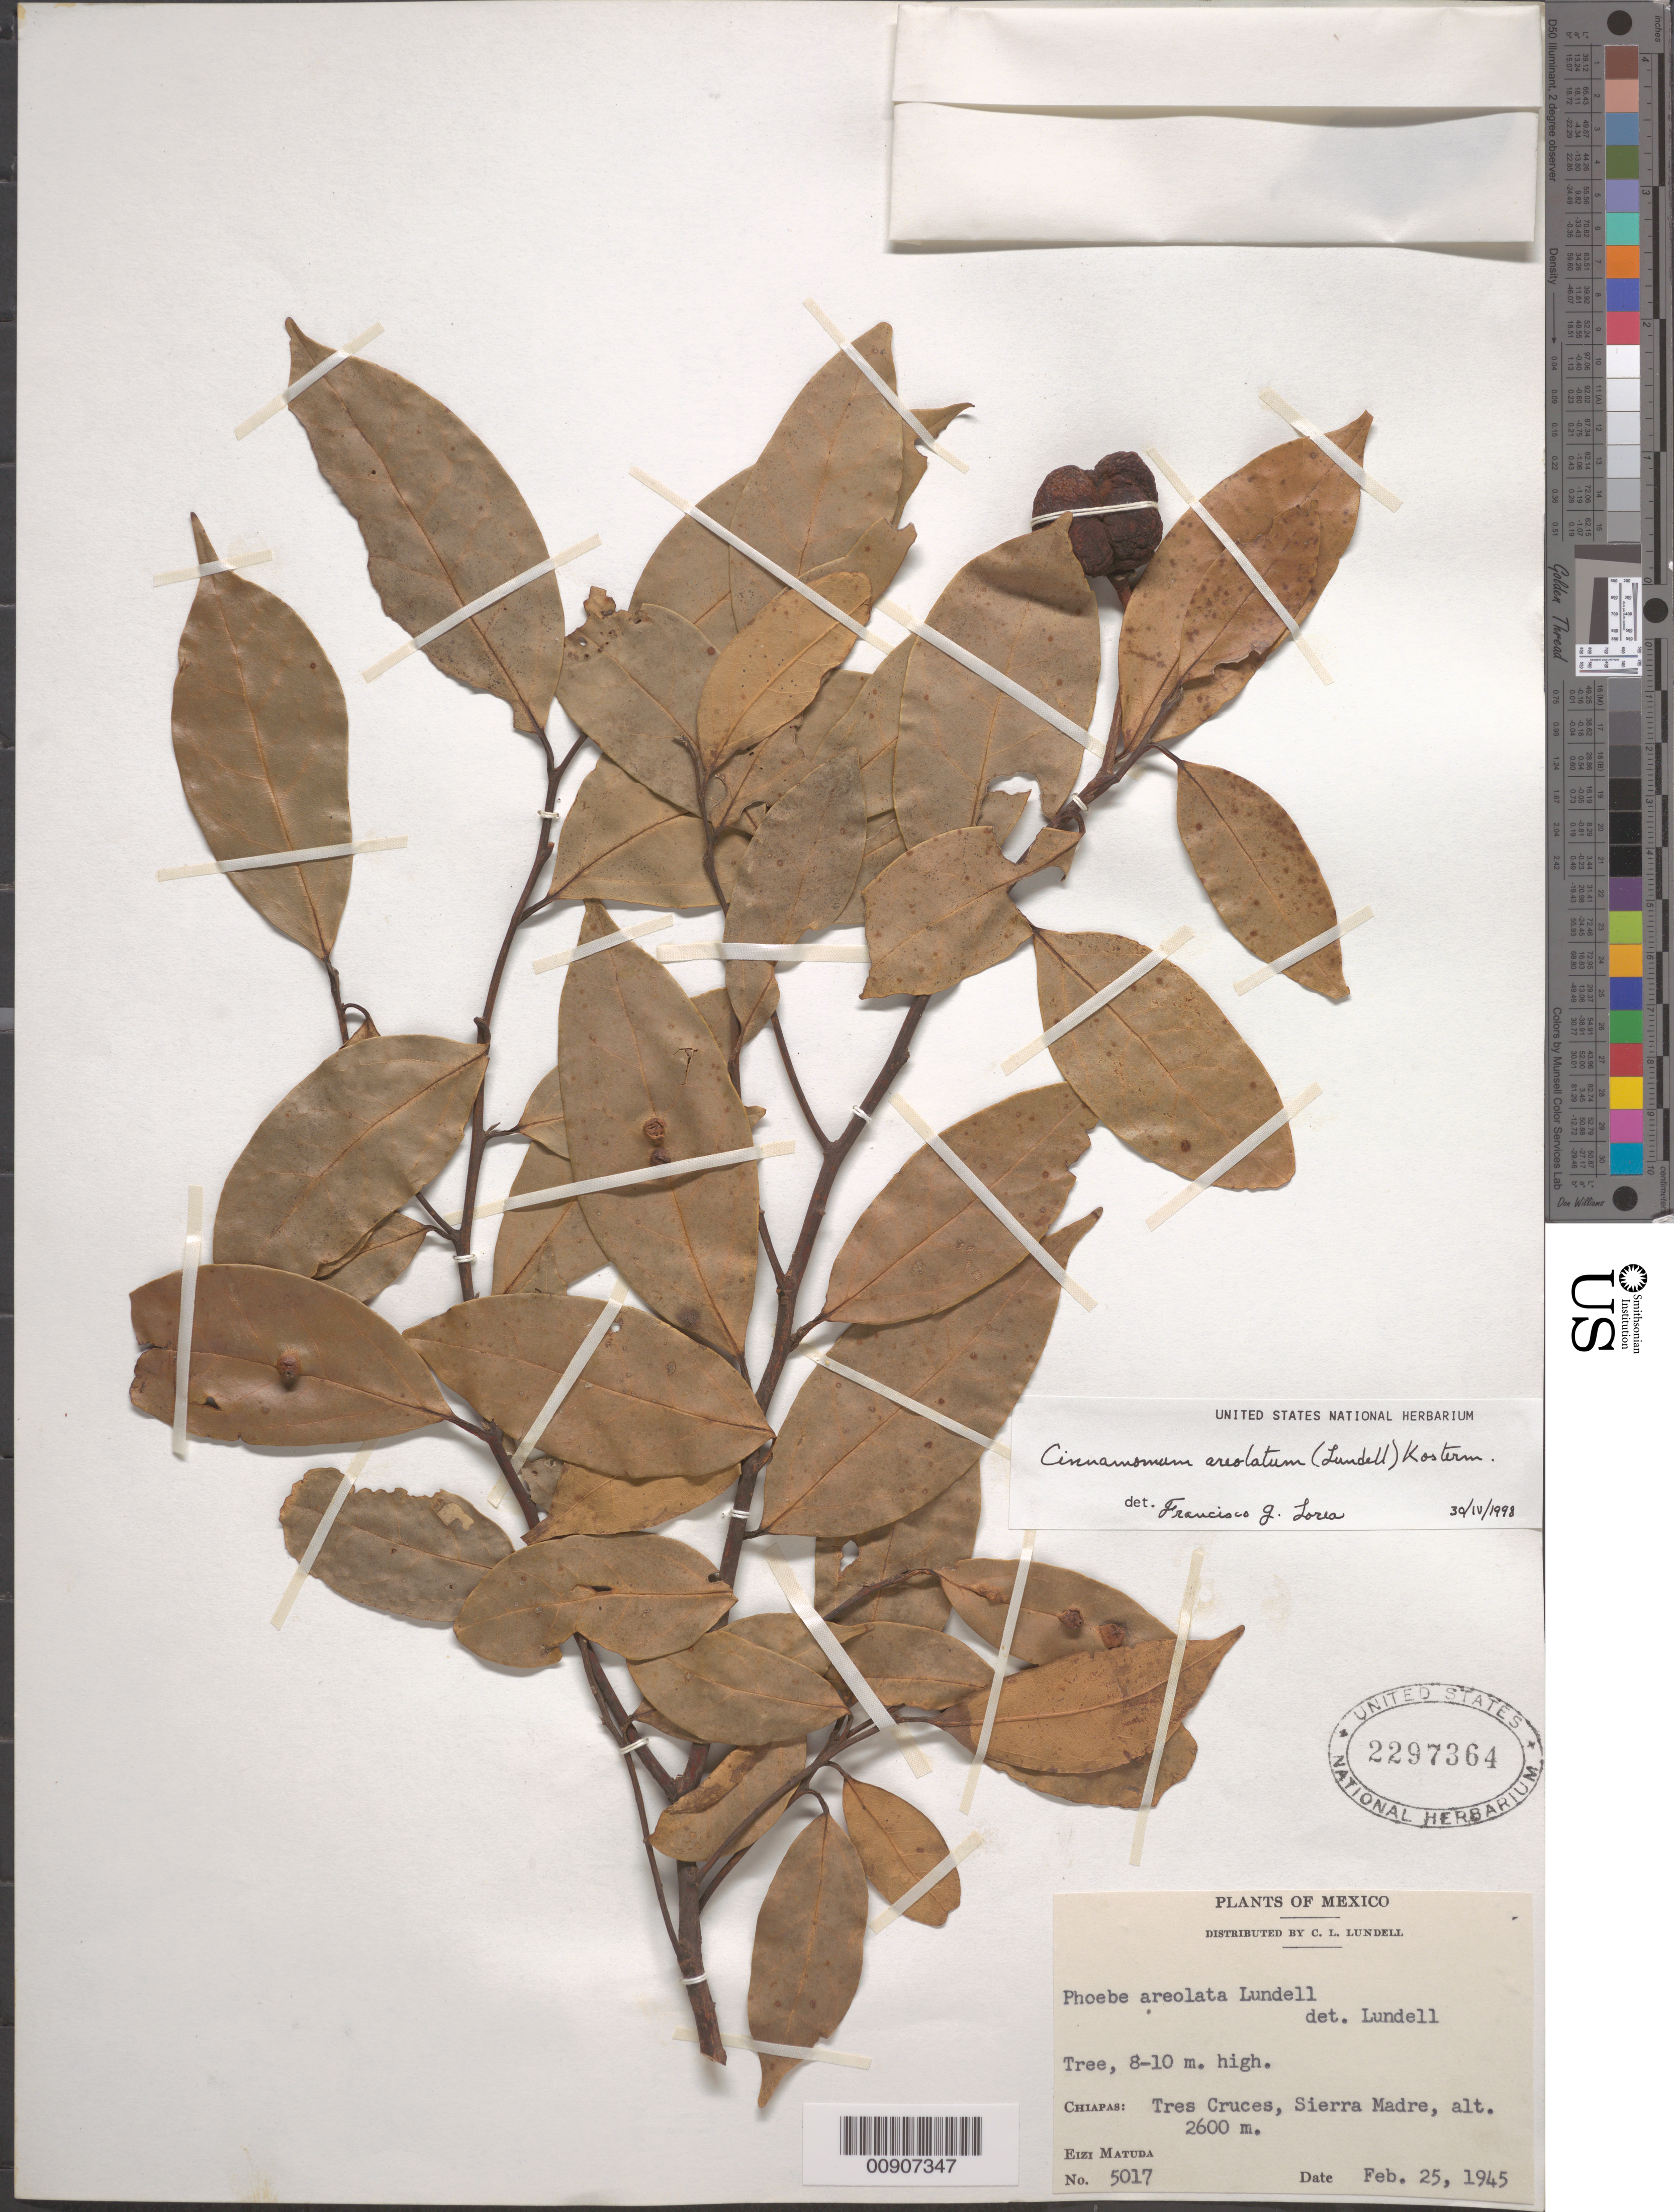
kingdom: Plantae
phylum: Tracheophyta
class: Magnoliopsida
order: Laurales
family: Lauraceae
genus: Cinnamomum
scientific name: Cinnamomum areolatum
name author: (Lundell) Kosterm.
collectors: E. Matuda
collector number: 5017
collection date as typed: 25 Feb 1945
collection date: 1945-02-25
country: Mexico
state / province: Chiapas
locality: Chiapas: Tres Cruces, Sierra Madre.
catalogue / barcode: US 2297364